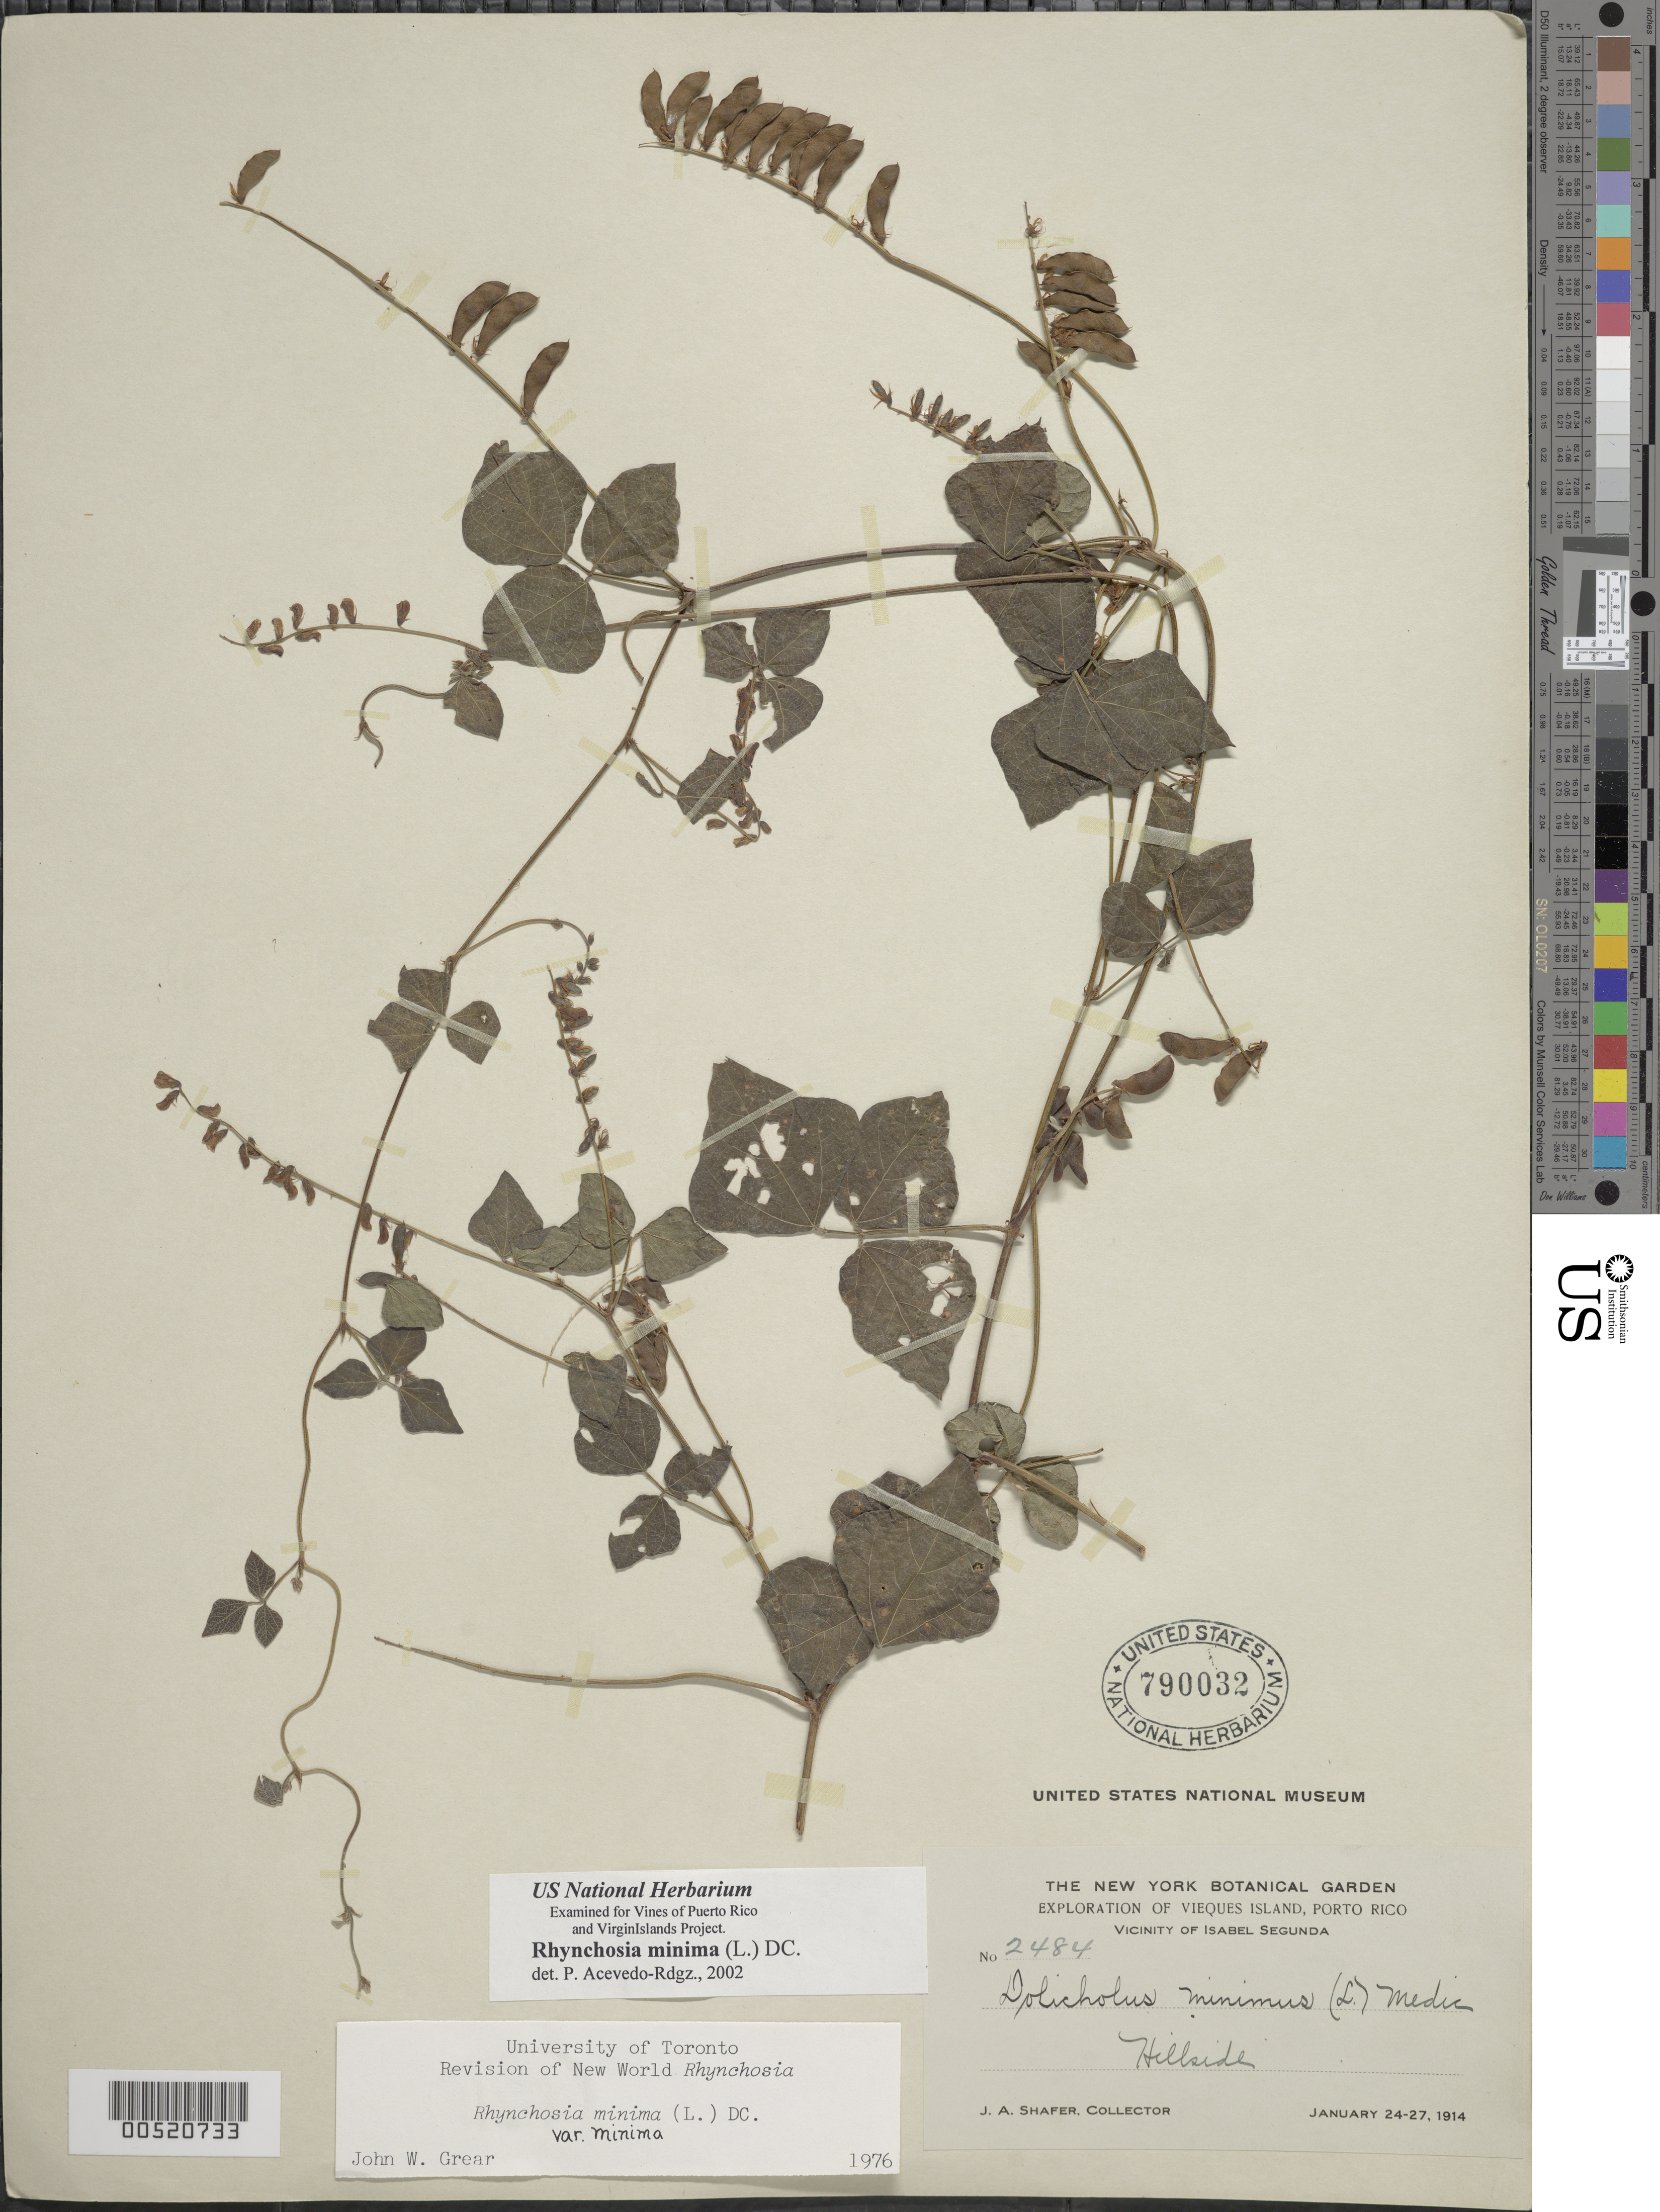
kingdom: Plantae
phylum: Tracheophyta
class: Magnoliopsida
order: Fabales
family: Fabaceae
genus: Rhynchosia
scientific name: Rhynchosia minima var. minima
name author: (L.) DC.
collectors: J. A. Shafer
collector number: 2484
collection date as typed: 24 Jan 1914 to 27 Jan 1914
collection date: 1914-01-24/1914-01-27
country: Puerto Rico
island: Greater Antilles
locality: Vieques Island: vicinity of Isabel Segunda.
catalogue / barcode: US 790032